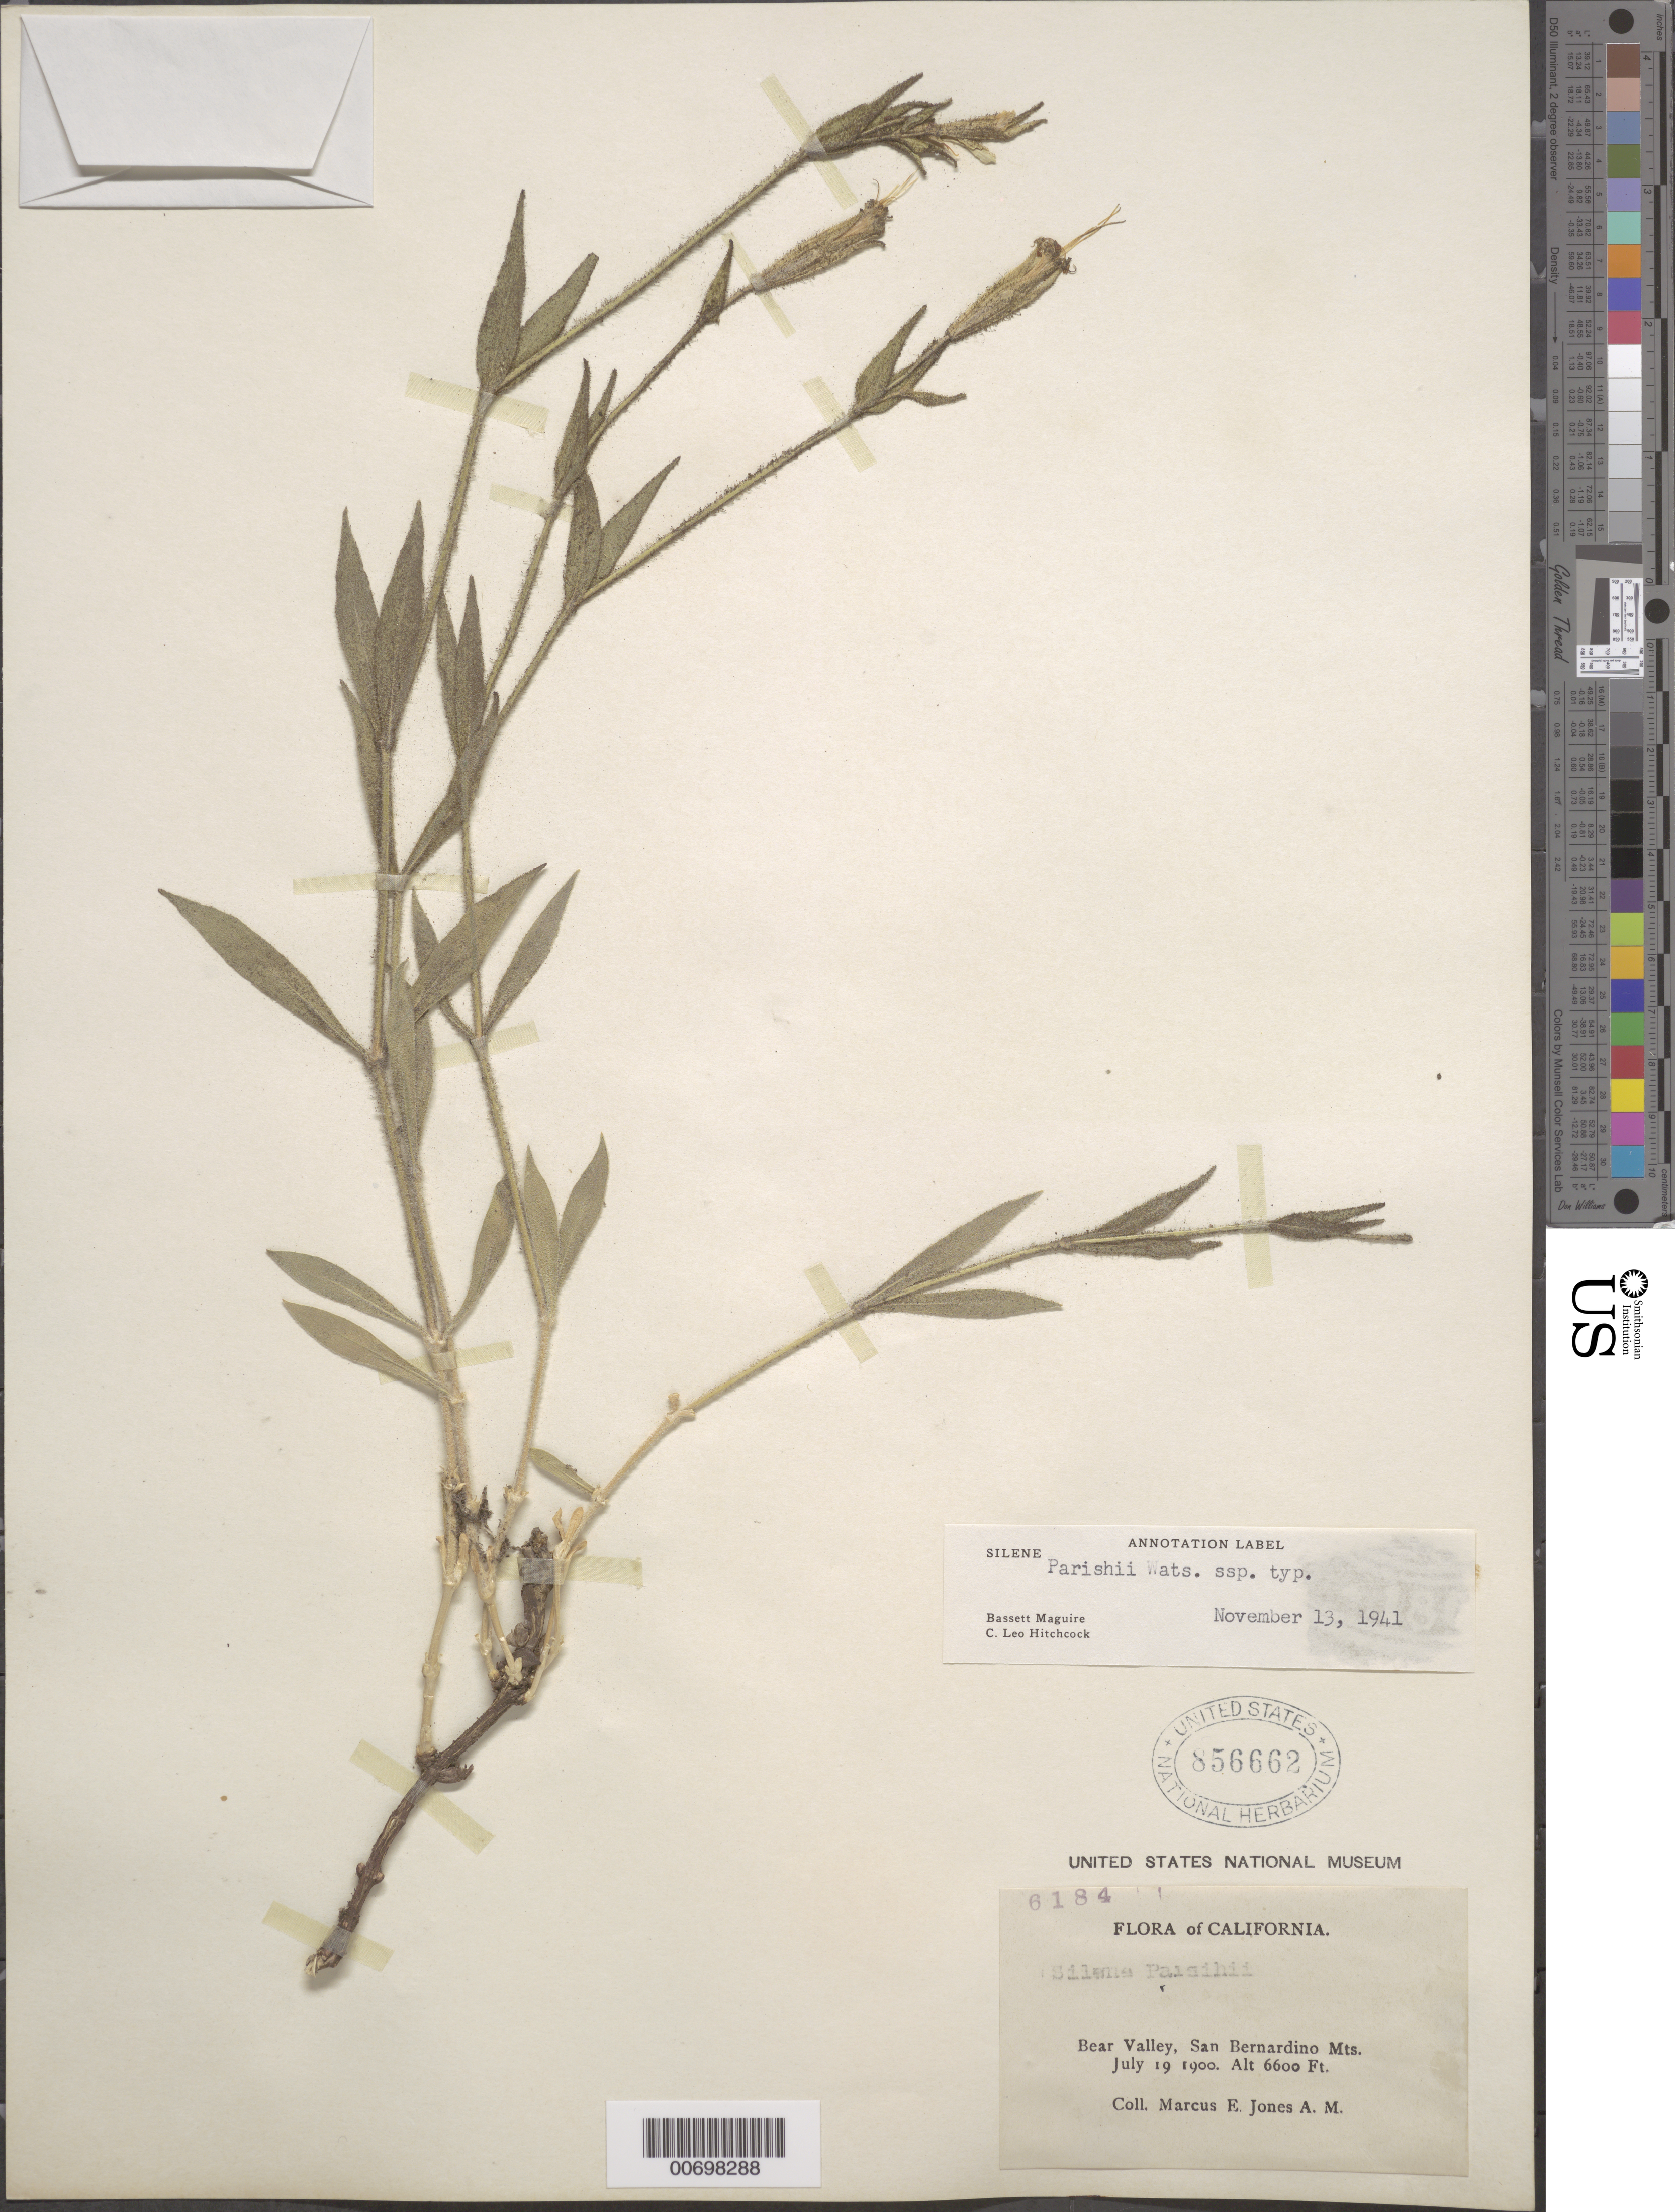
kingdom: Plantae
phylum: Tracheophyta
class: Magnoliopsida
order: Caryophyllales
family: Caryophyllaceae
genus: Silene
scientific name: Silene parishii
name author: S. Watson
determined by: Maguire, B.; Hitchcock, C. L.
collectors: M. E. Jones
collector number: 6184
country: United States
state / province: California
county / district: San Bernardino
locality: Bear Valley, San Beranrdino Mts.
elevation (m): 2012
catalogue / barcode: US 856662